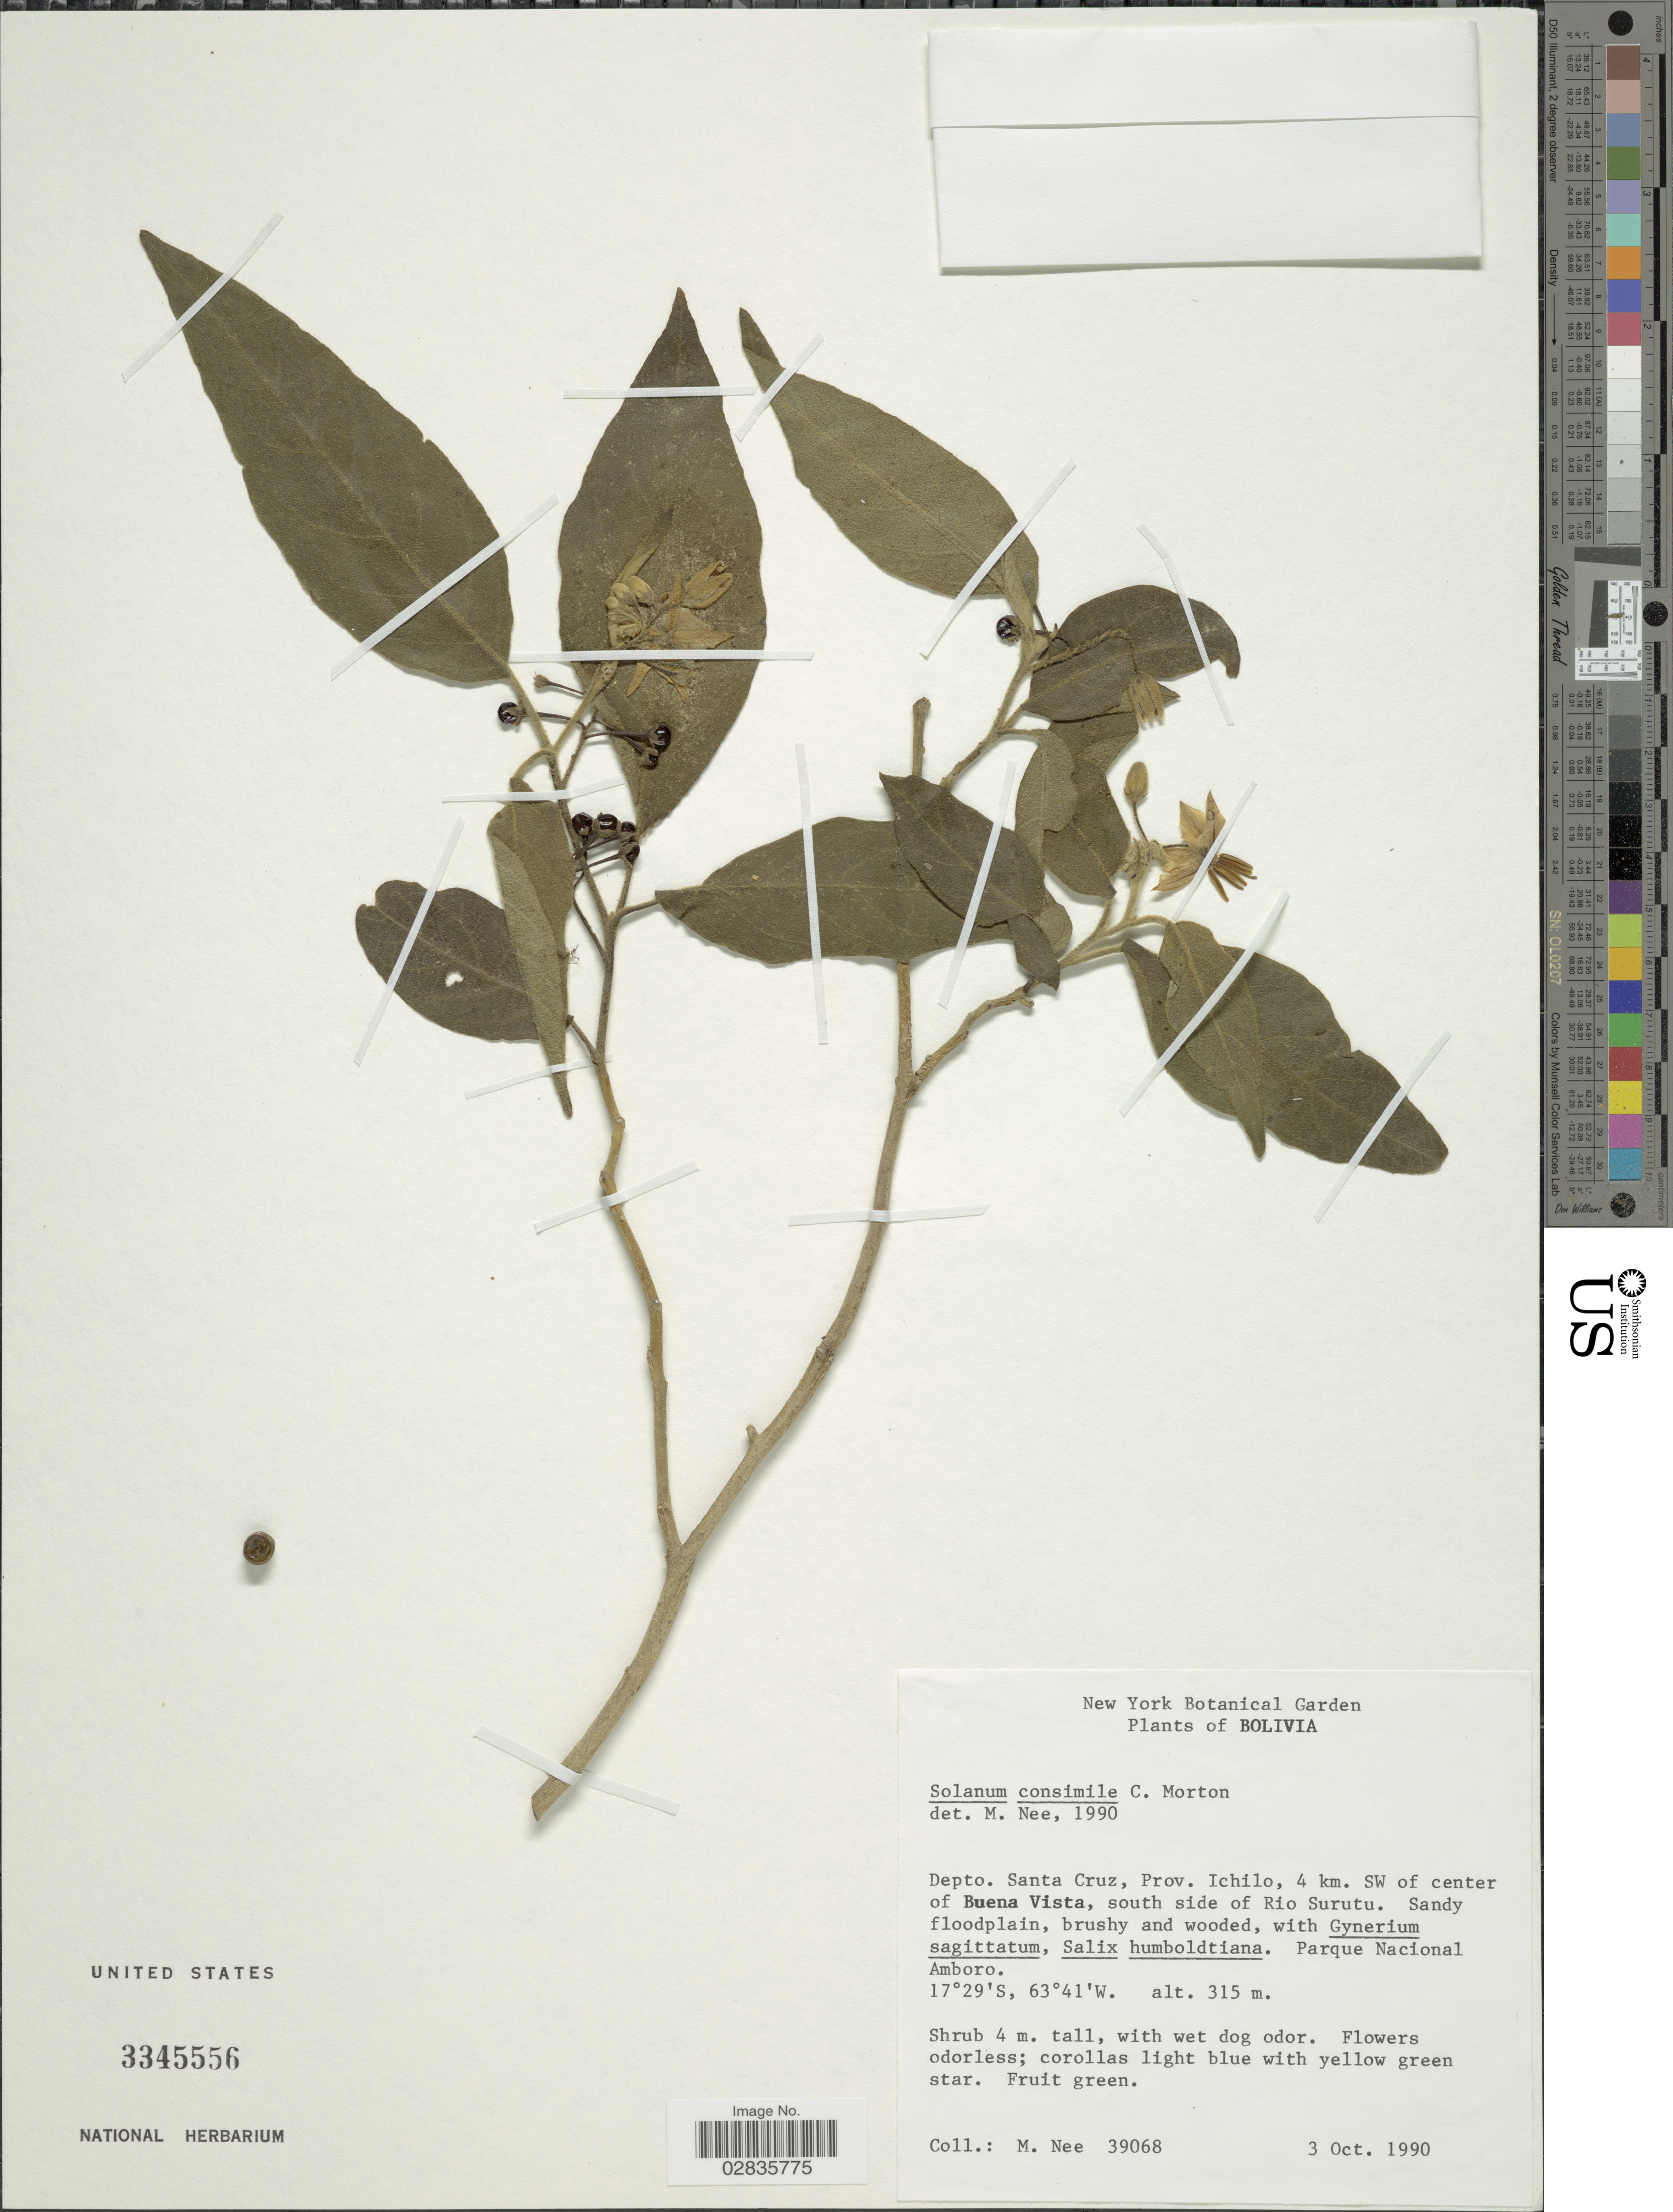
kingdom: Plantae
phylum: Tracheophyta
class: Magnoliopsida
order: Solanales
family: Solanaceae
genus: Solanum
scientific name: Solanum consimile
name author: C.V. Morton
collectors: M. Nee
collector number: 39068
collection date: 1990-10-03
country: Bolivia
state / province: Santa Cruz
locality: Depto. Santa Cruz, Prov. Ichilo, 4 km. SW of center of Buena Vista, south side of Rio Surutu, Parque Nacional Amboro.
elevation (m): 315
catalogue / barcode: US 3345556